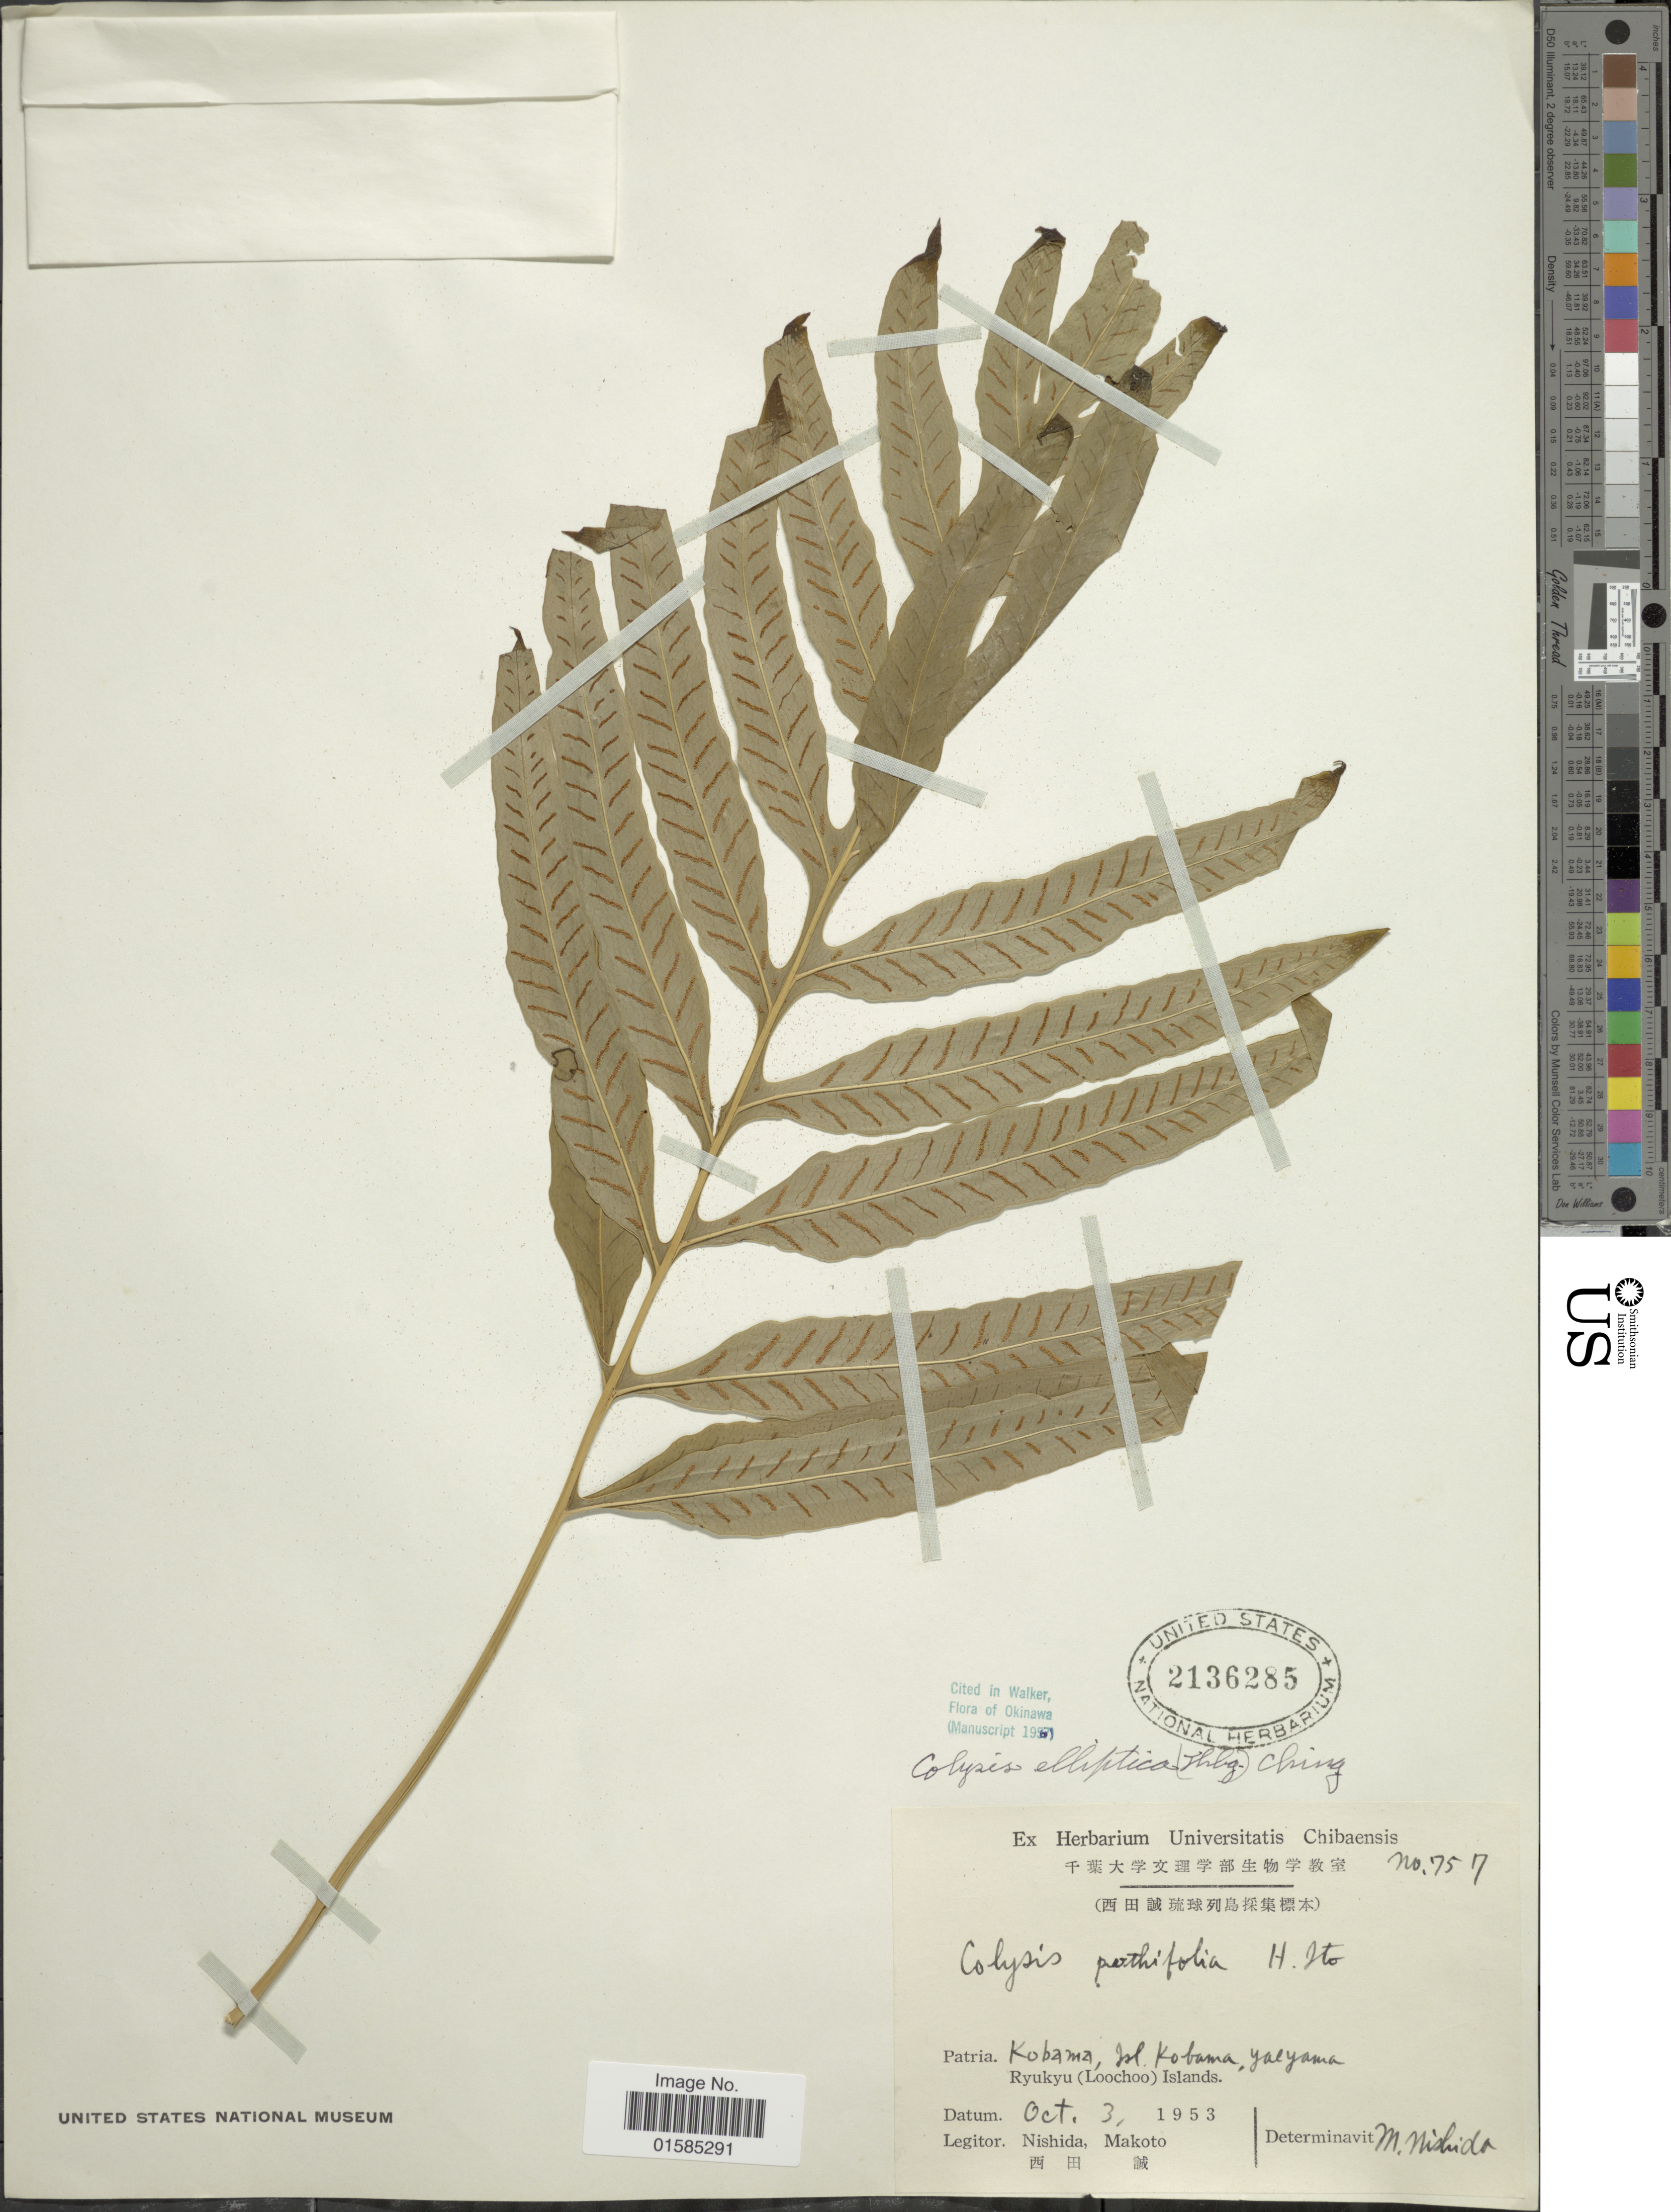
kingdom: Plantae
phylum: Tracheophyta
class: Polypodiopsida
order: Polypodiales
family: Polypodiaceae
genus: Leptochilus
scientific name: Leptochilus ellipticus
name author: (Thunb.) Noot.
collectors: Nishida & Makoto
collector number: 757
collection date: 1953-10-03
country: China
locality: Chibaensis, Ryukyu (Loochoo) Islands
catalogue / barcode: US 2136285